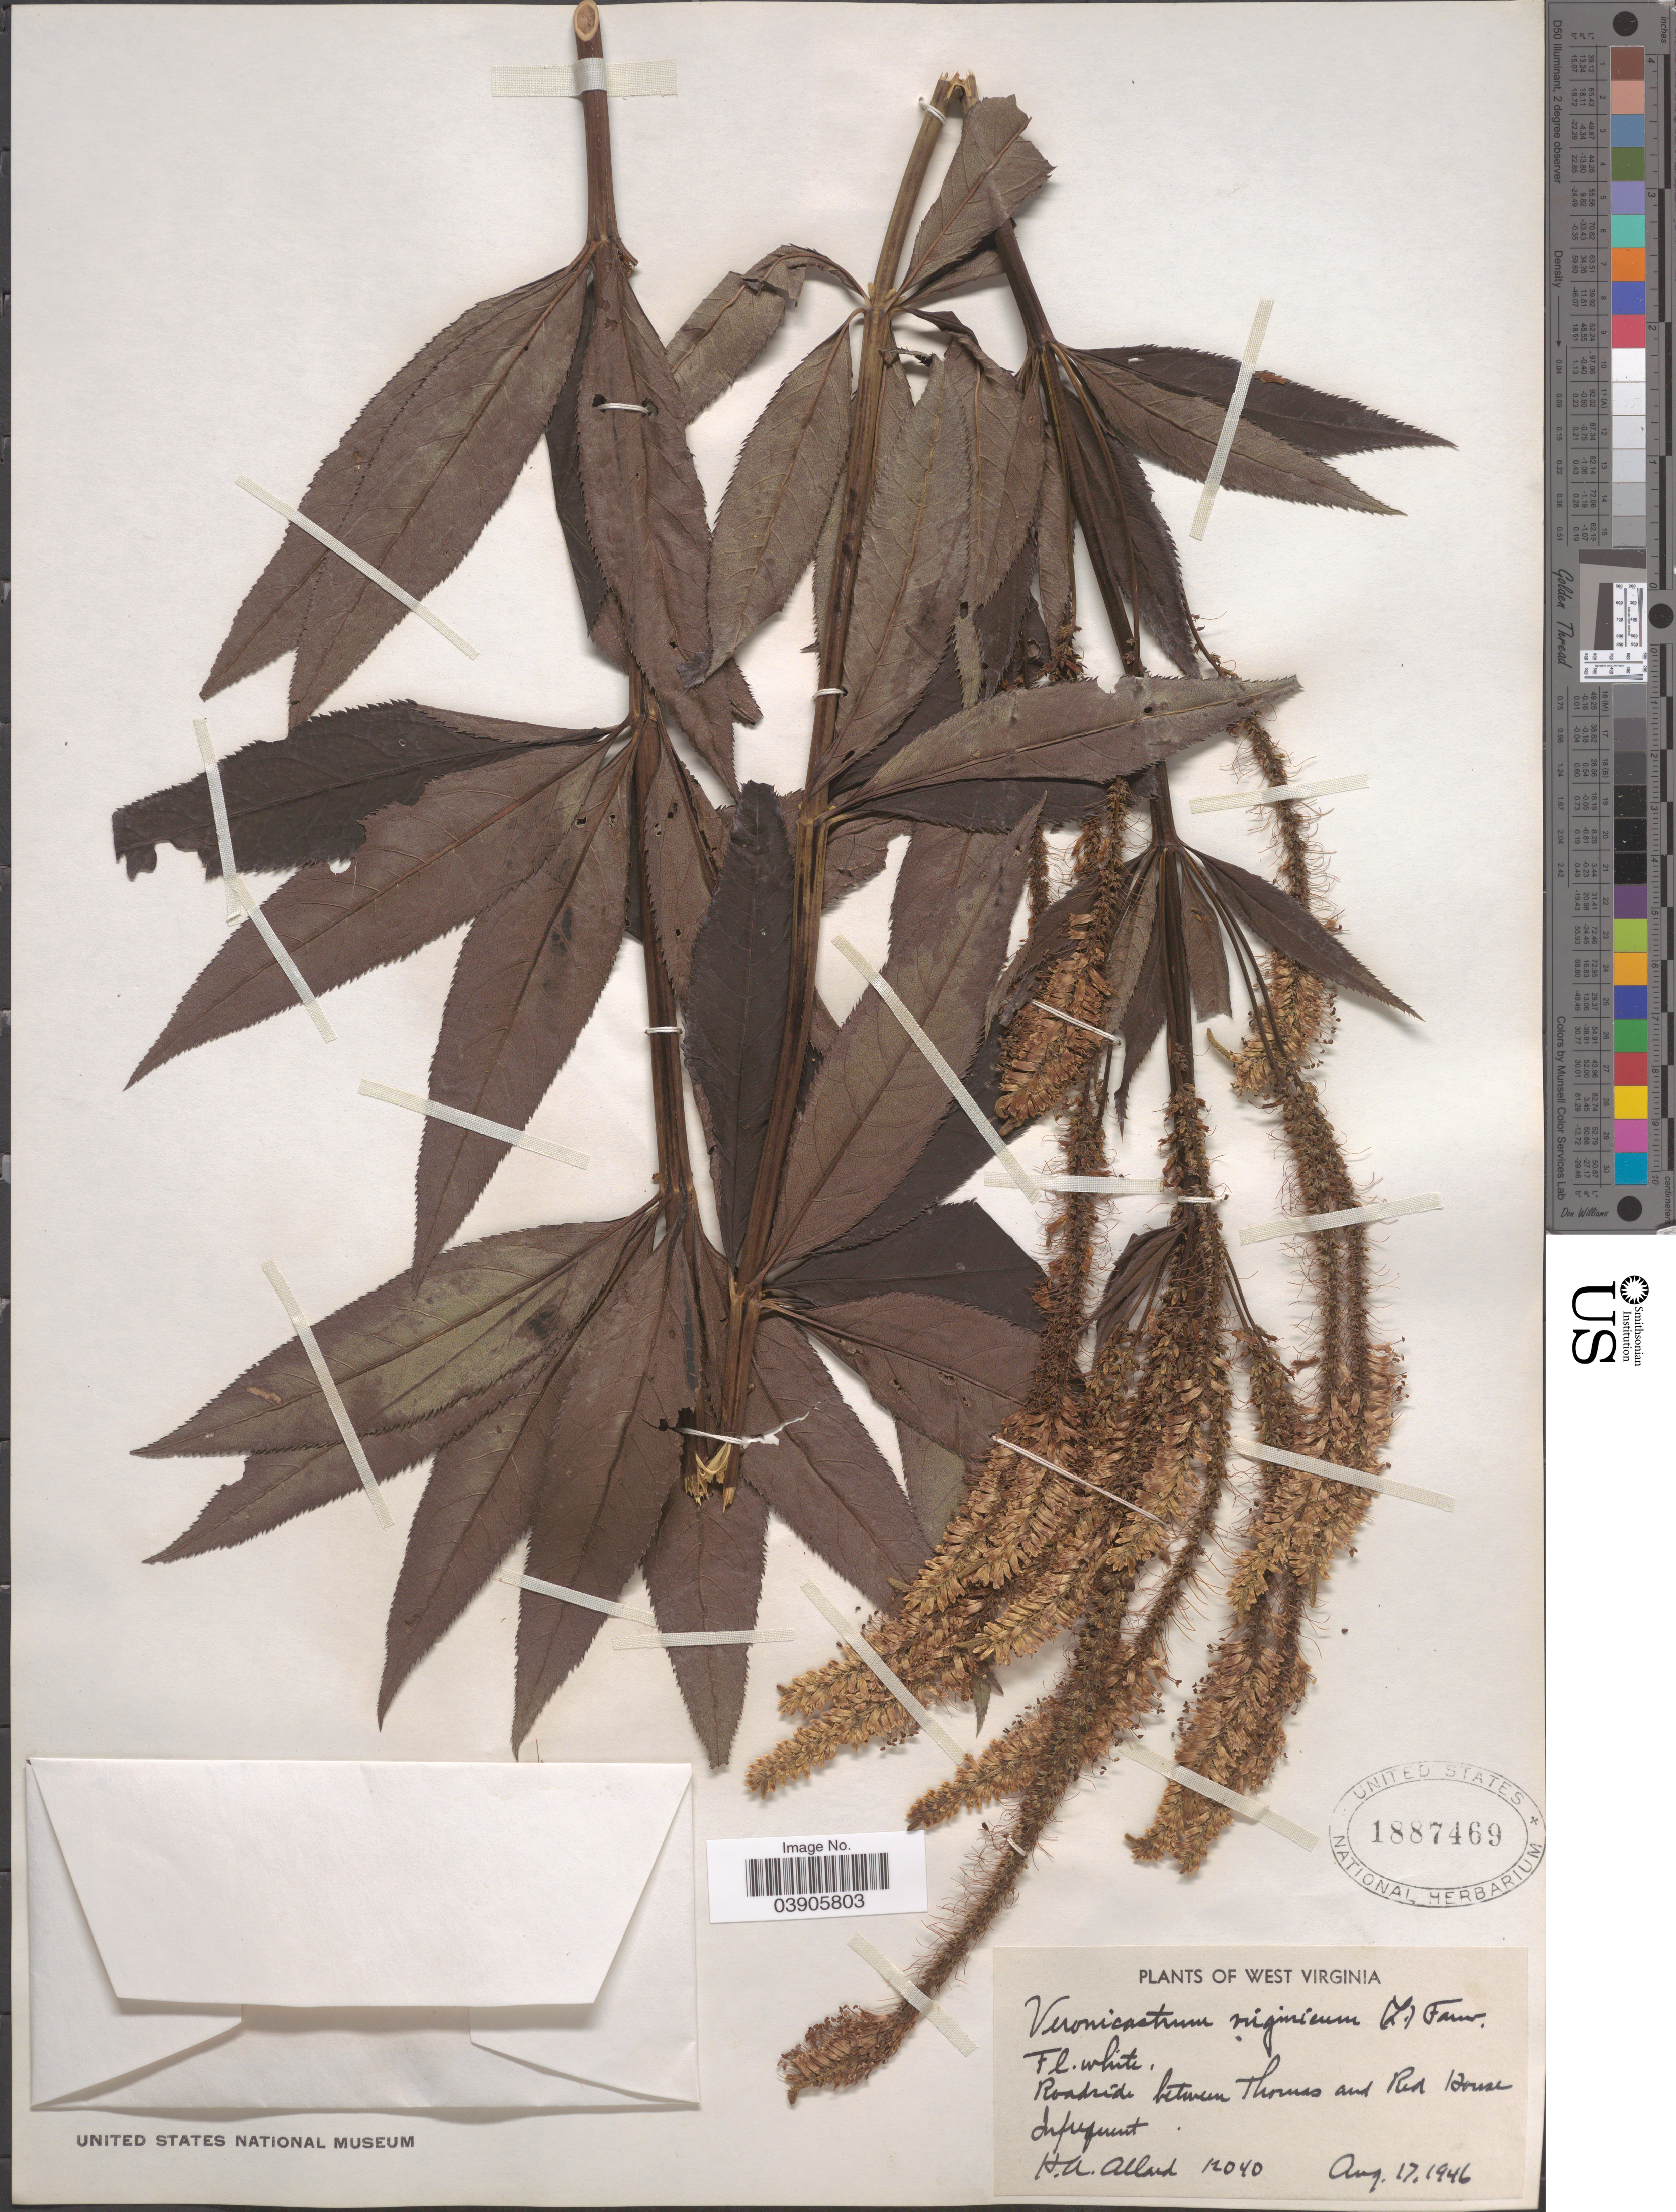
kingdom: Plantae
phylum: Tracheophyta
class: Magnoliopsida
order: Lamiales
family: Plantaginaceae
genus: Veronicastrum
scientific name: Veronicastrum virginicum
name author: (L.) Farw.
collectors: H. A. Allard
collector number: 12040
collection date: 1946-08-17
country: United States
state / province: West Virginia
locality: Roadside between Thomas and Red House.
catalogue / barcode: US 1887469